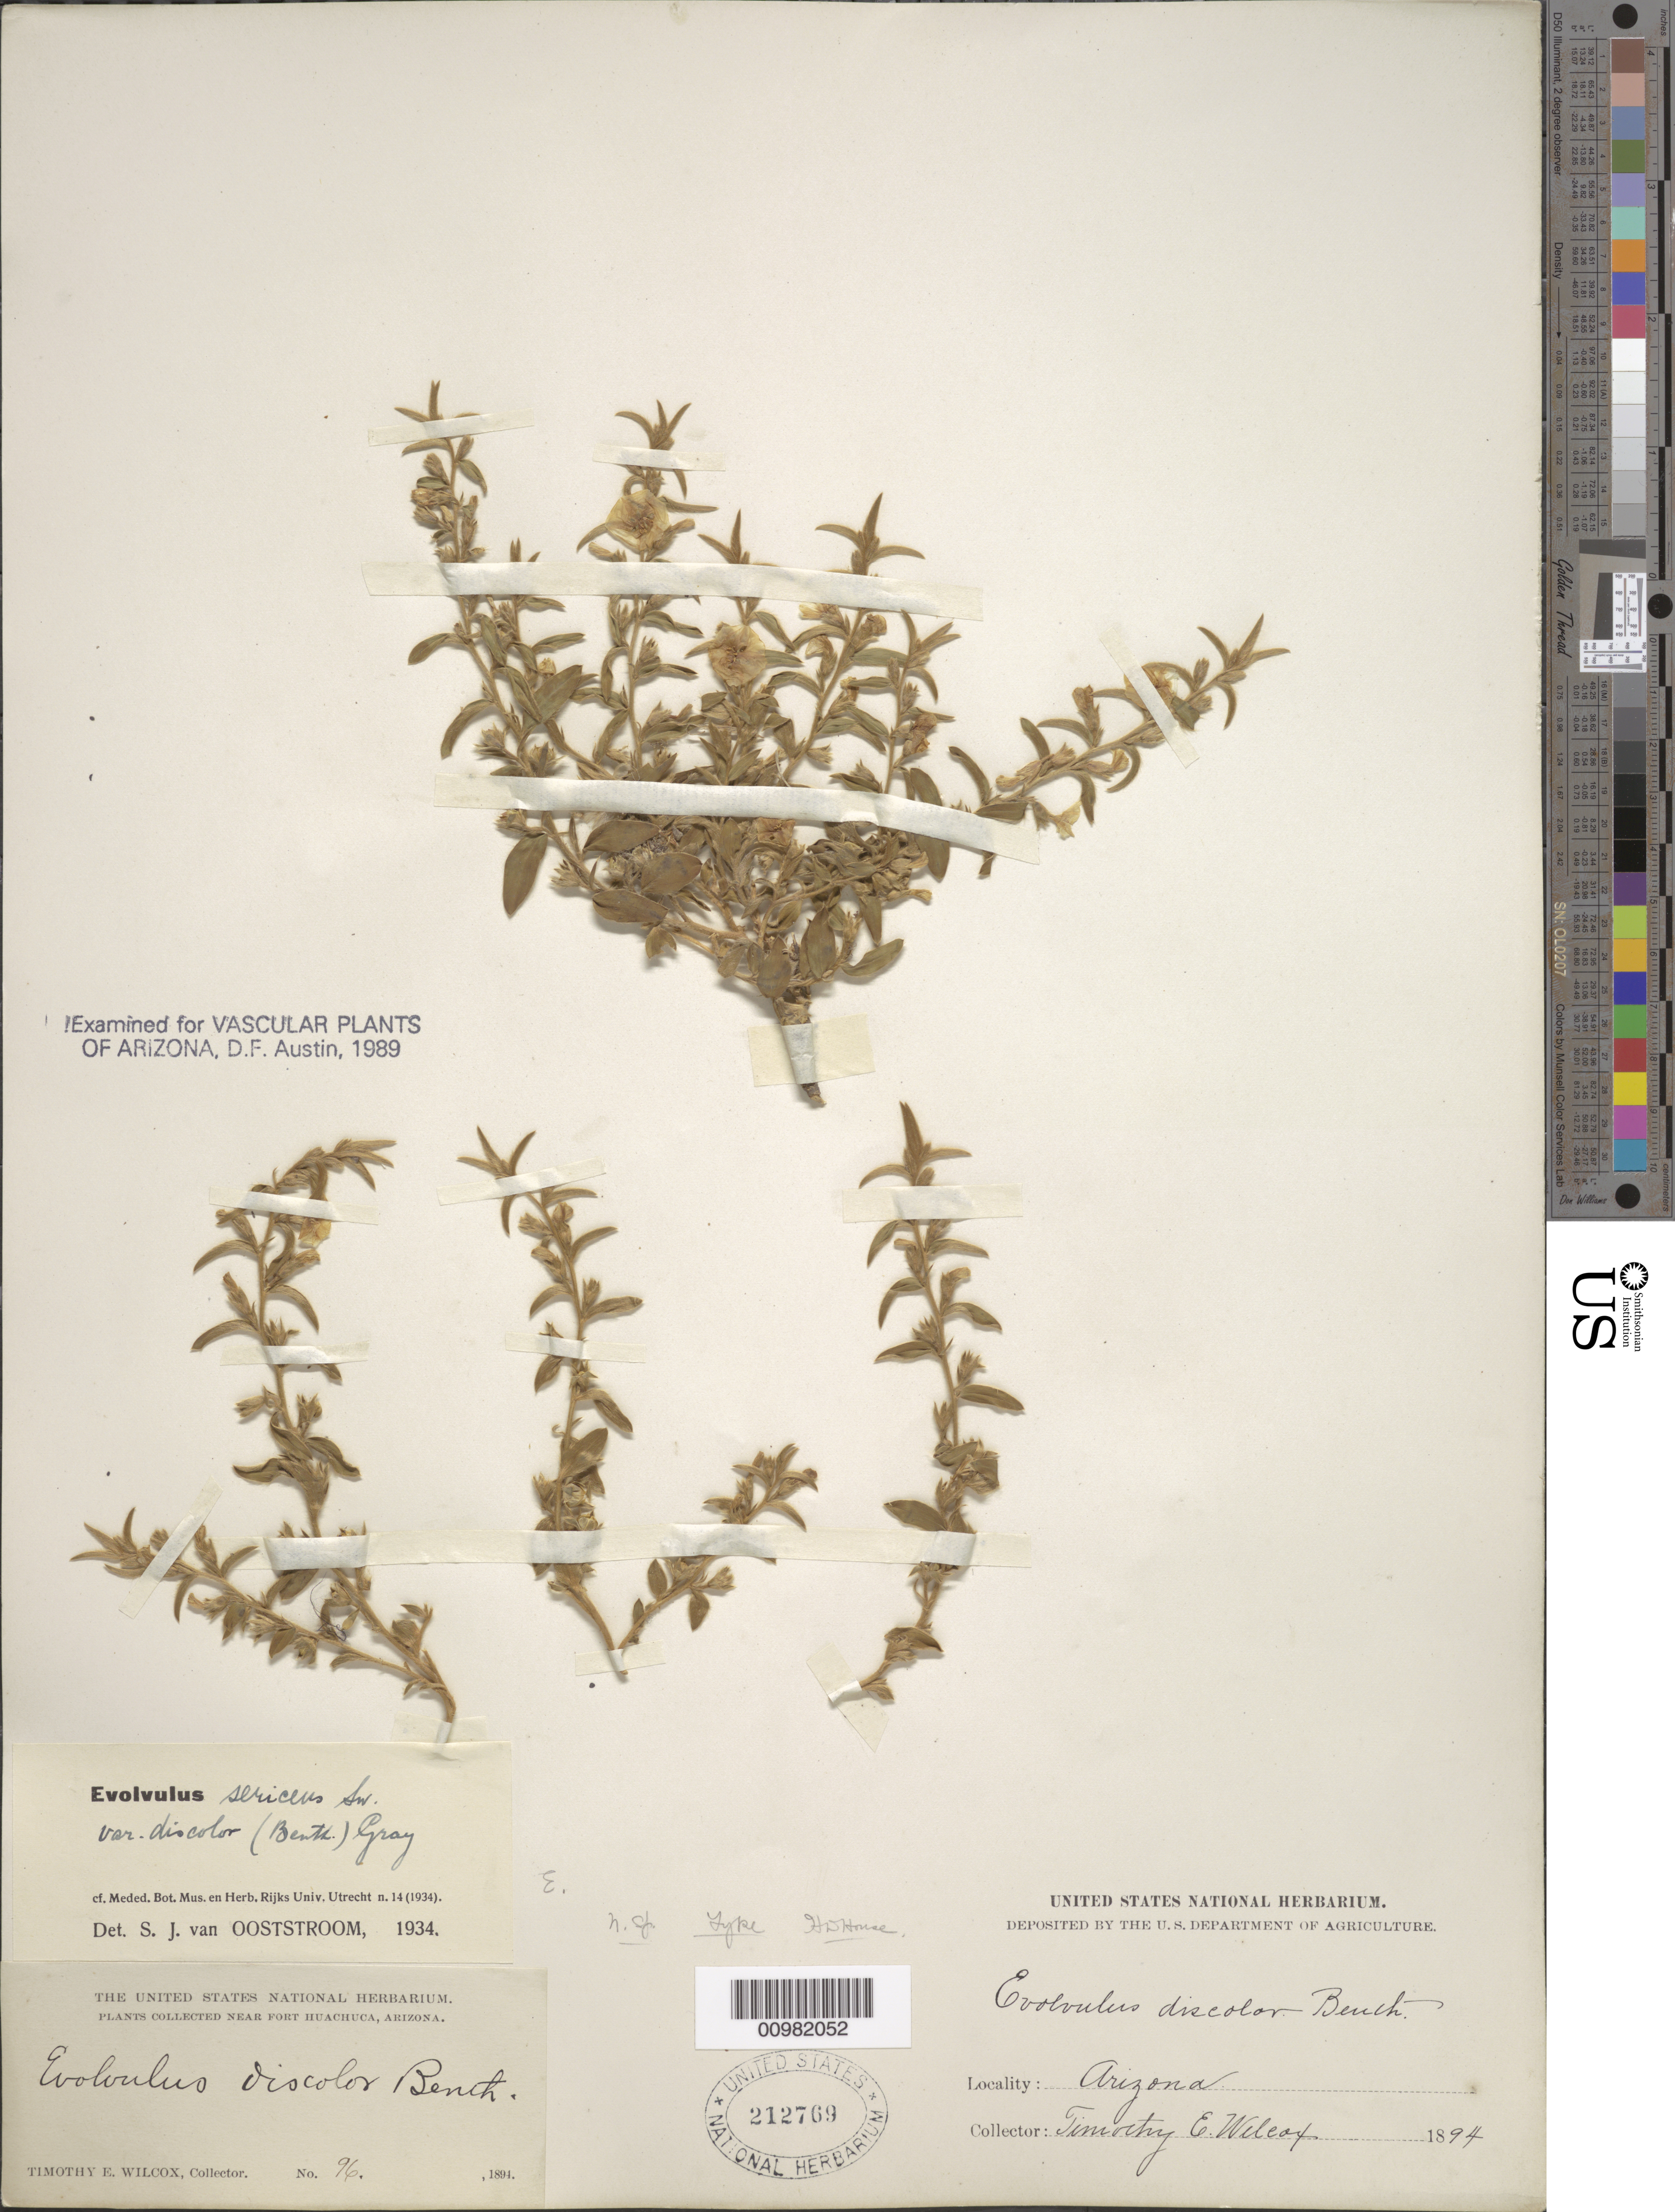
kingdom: Plantae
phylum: Tracheophyta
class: Magnoliopsida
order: Solanales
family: Convolvulaceae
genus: Evolvulus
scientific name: Evolvulus wilcoxianus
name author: House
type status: Holotype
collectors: T. E. Wilcox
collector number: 96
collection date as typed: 1894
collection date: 1894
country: United States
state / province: Arizona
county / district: Cochise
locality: Fort Huachuca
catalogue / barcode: US 212769